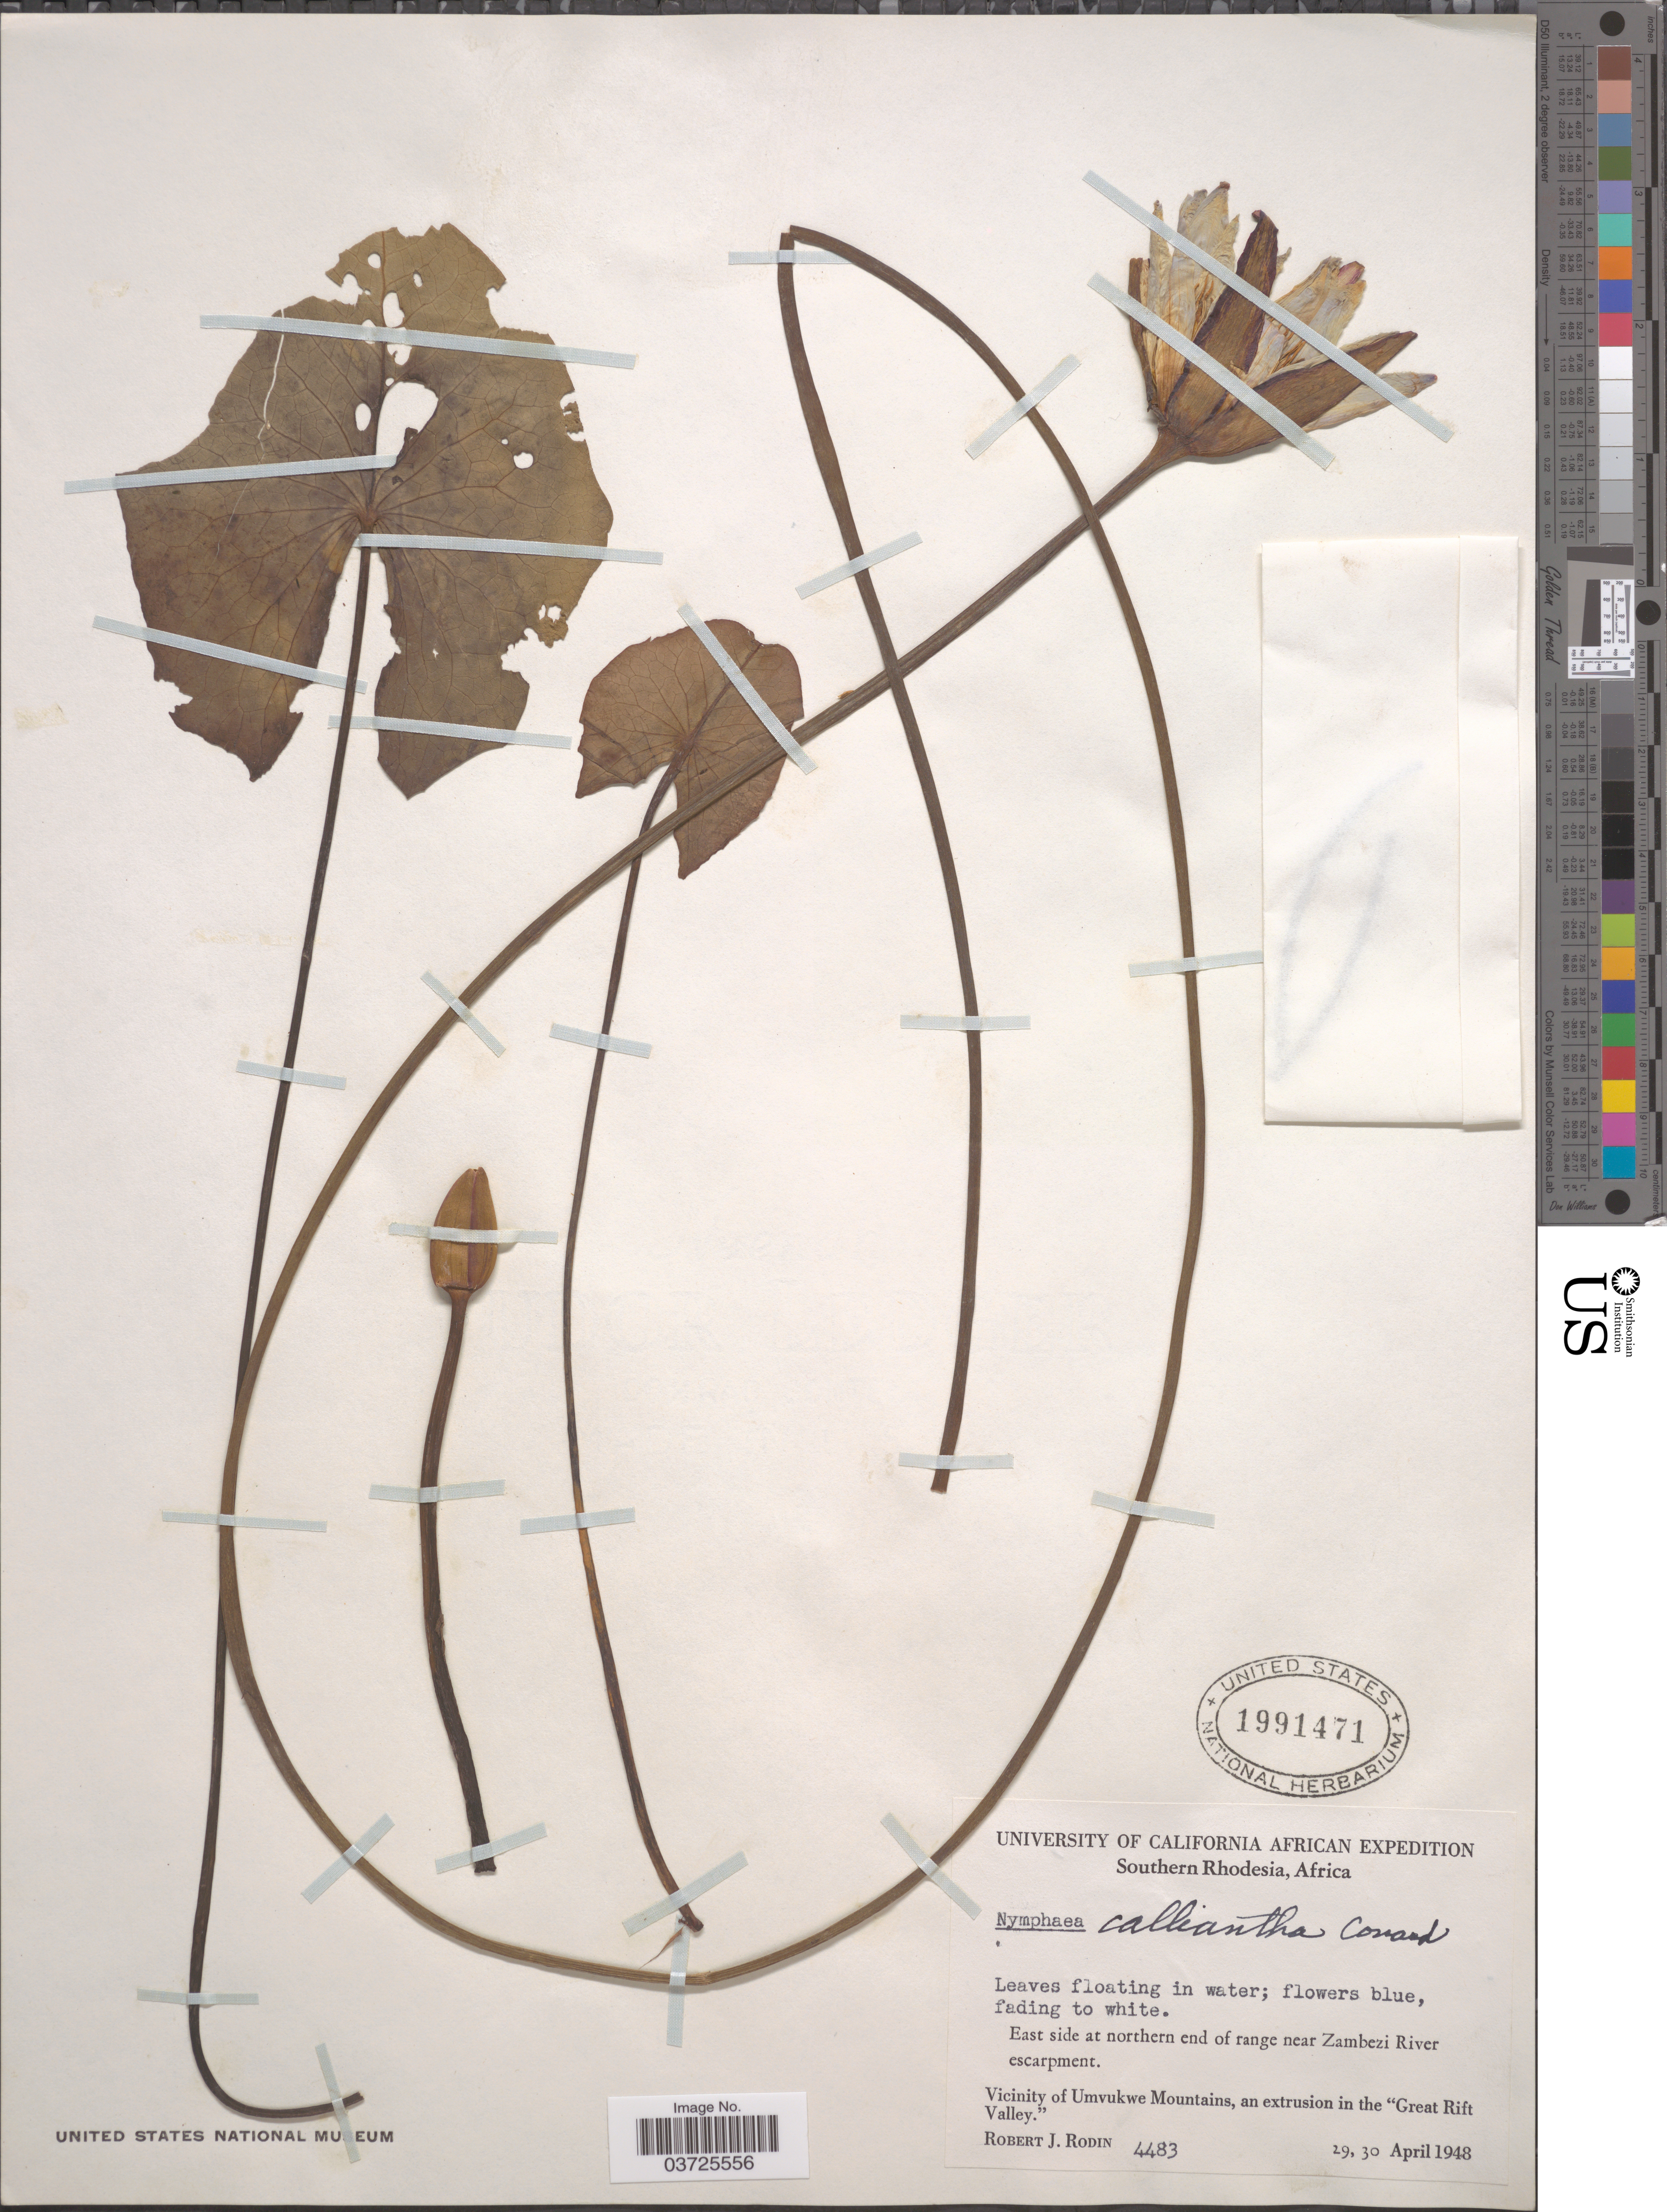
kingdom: Plantae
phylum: Tracheophyta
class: Magnoliopsida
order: Nymphaeales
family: Nymphaeaceae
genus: Nymphaea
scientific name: Nymphaea calliantha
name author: Conard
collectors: R. J. Rodin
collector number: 4483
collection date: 1948-04-29/1948-04-30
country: Zimbabwe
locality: Southern Rhodesia. East side at northern end of range near Zambezi River escarpment. Vicinity of Umvukwe Mountains, an extrusion in the "Great Rift Valley.".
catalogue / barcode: US 1991471